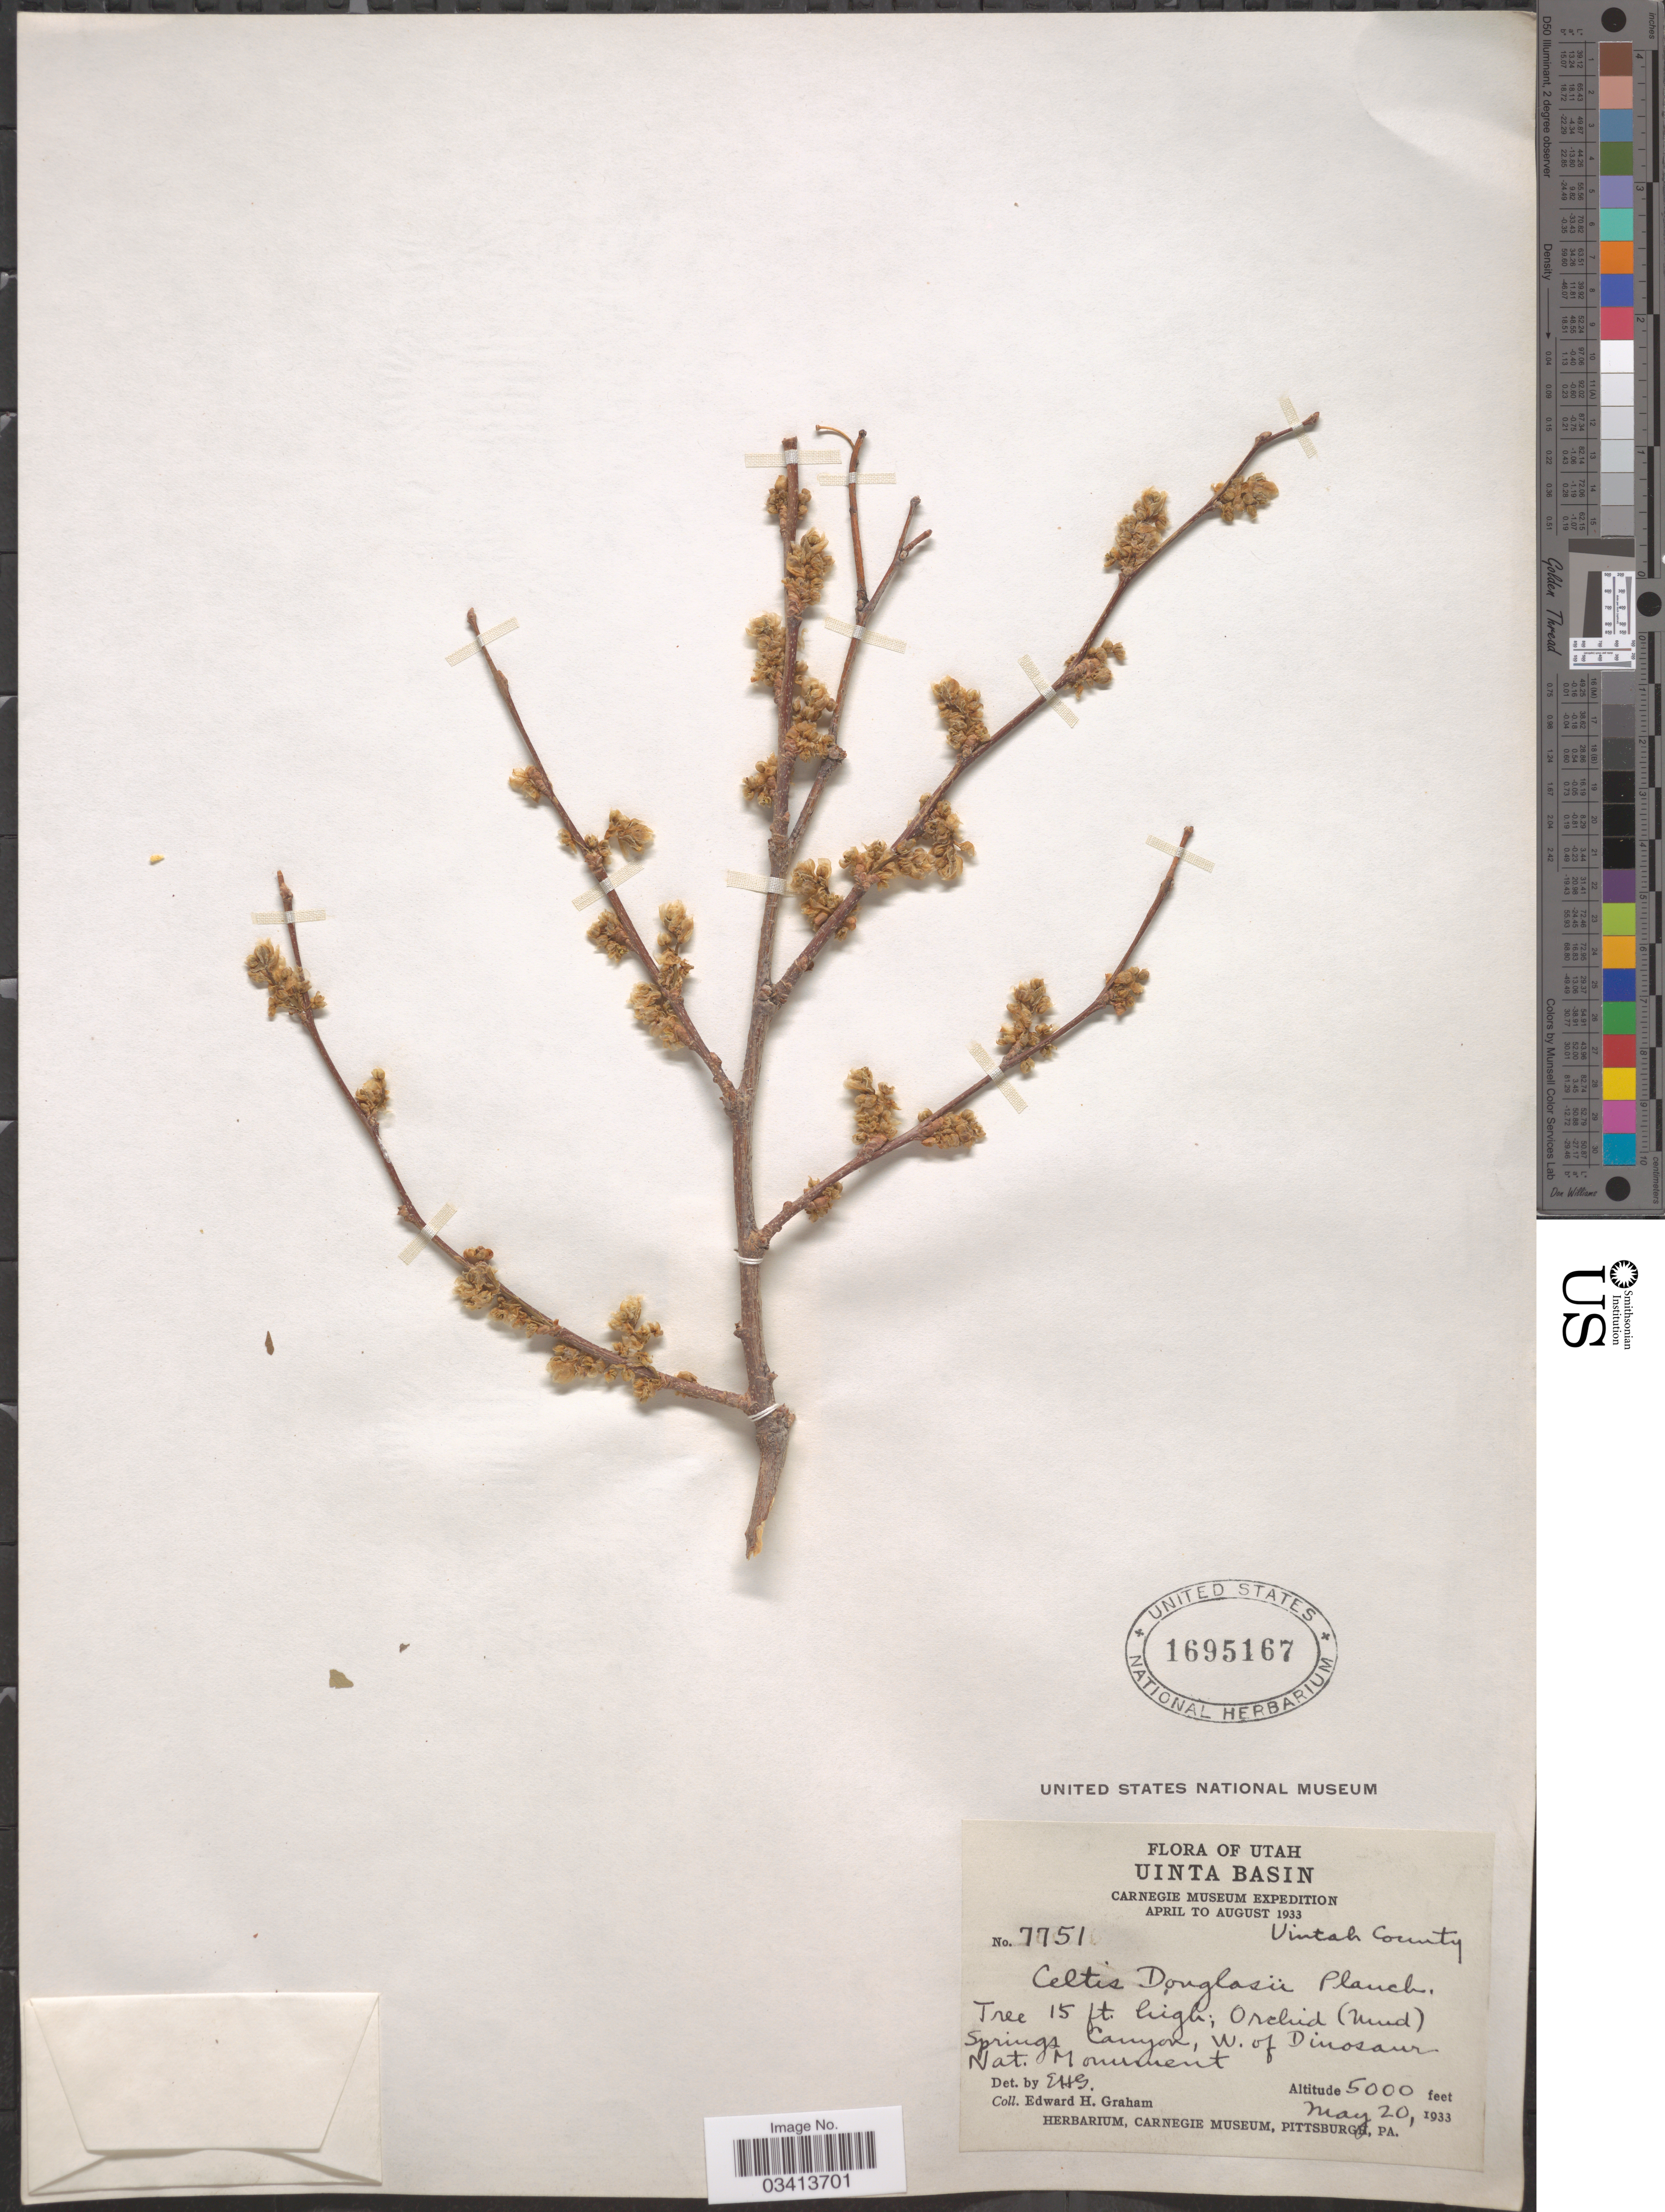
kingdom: Plantae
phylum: Tracheophyta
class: Magnoliopsida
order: Rosales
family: Cannabaceae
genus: Celtis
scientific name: Celtis laevigata var. reticulata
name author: (Torr.) L.D. Benson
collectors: E. H. Graham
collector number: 7751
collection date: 1933-05-20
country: United States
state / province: Utah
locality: Uinta Basin. Uintah County. Springs Canyon, W. of Dinosaur Nat. Monument.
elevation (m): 1524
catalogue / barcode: US 1695167